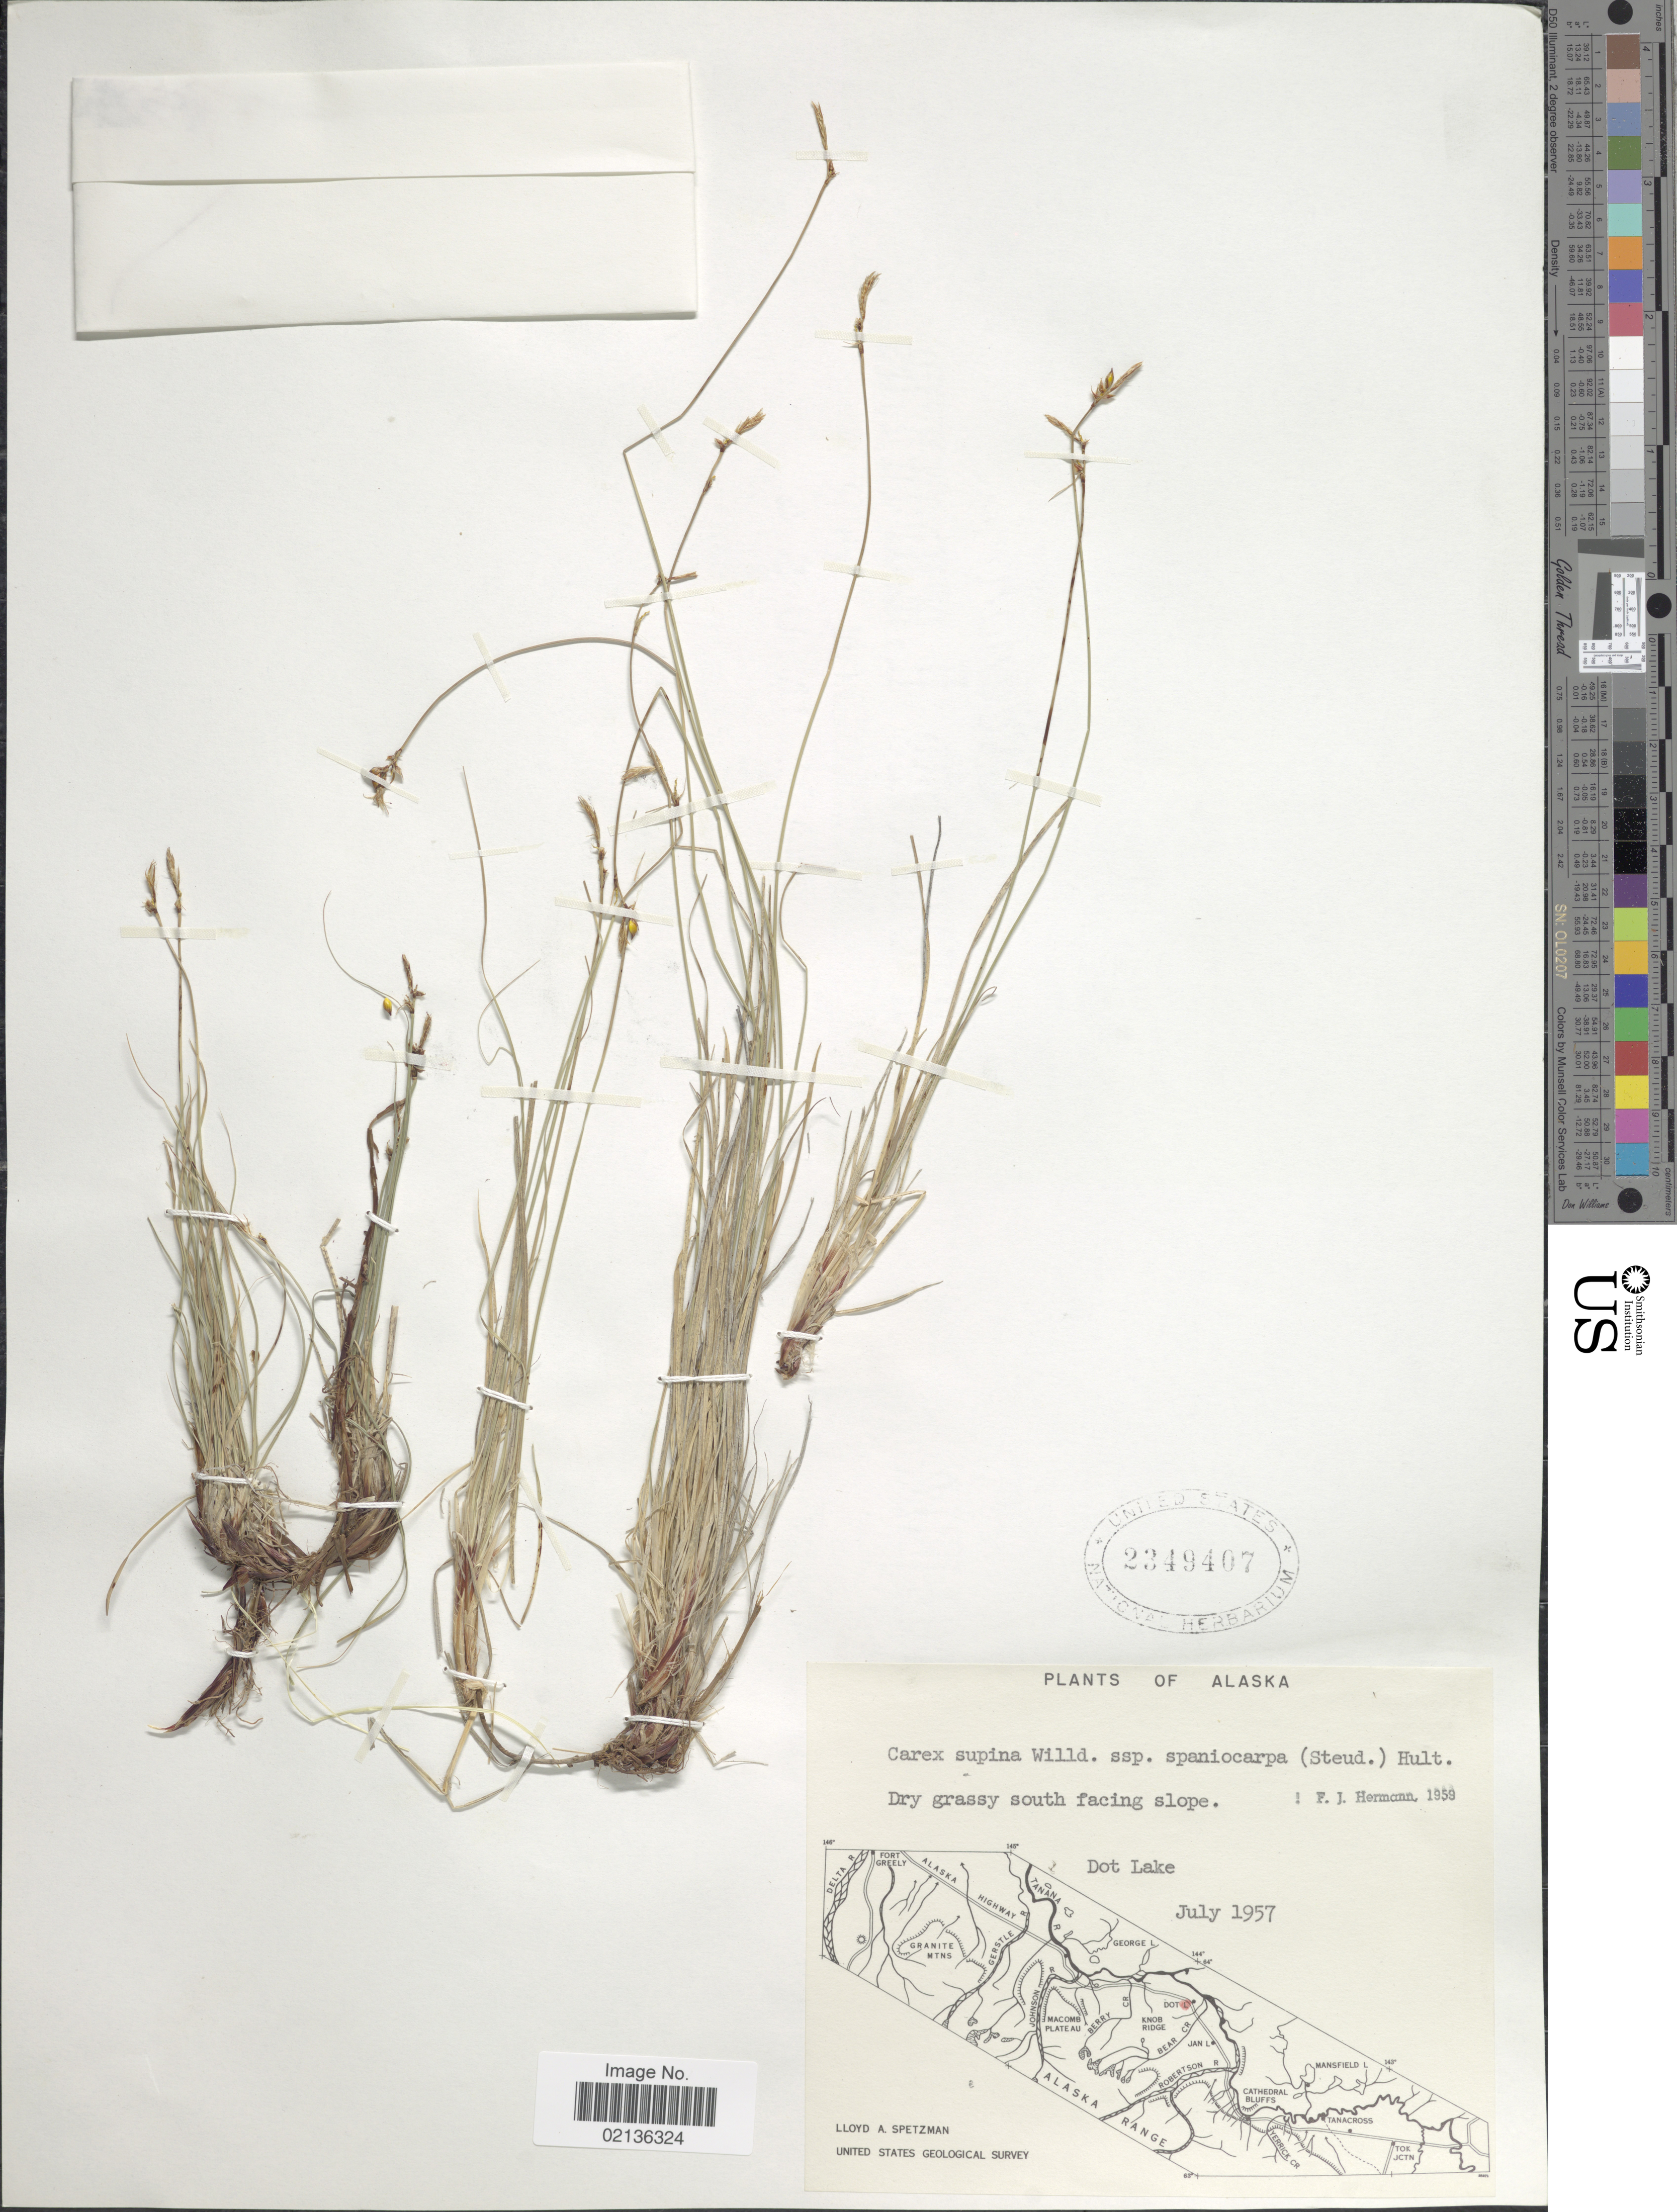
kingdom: Plantae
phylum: Tracheophyta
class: Liliopsida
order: Poales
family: Cyperaceae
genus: Carex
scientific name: Carex supina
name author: Willd. ex Wahlenb.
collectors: L. Spetzman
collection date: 1957-07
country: United States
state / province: Alaska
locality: Dry grassy south facing slope, Dot Lake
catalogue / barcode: US 2349407